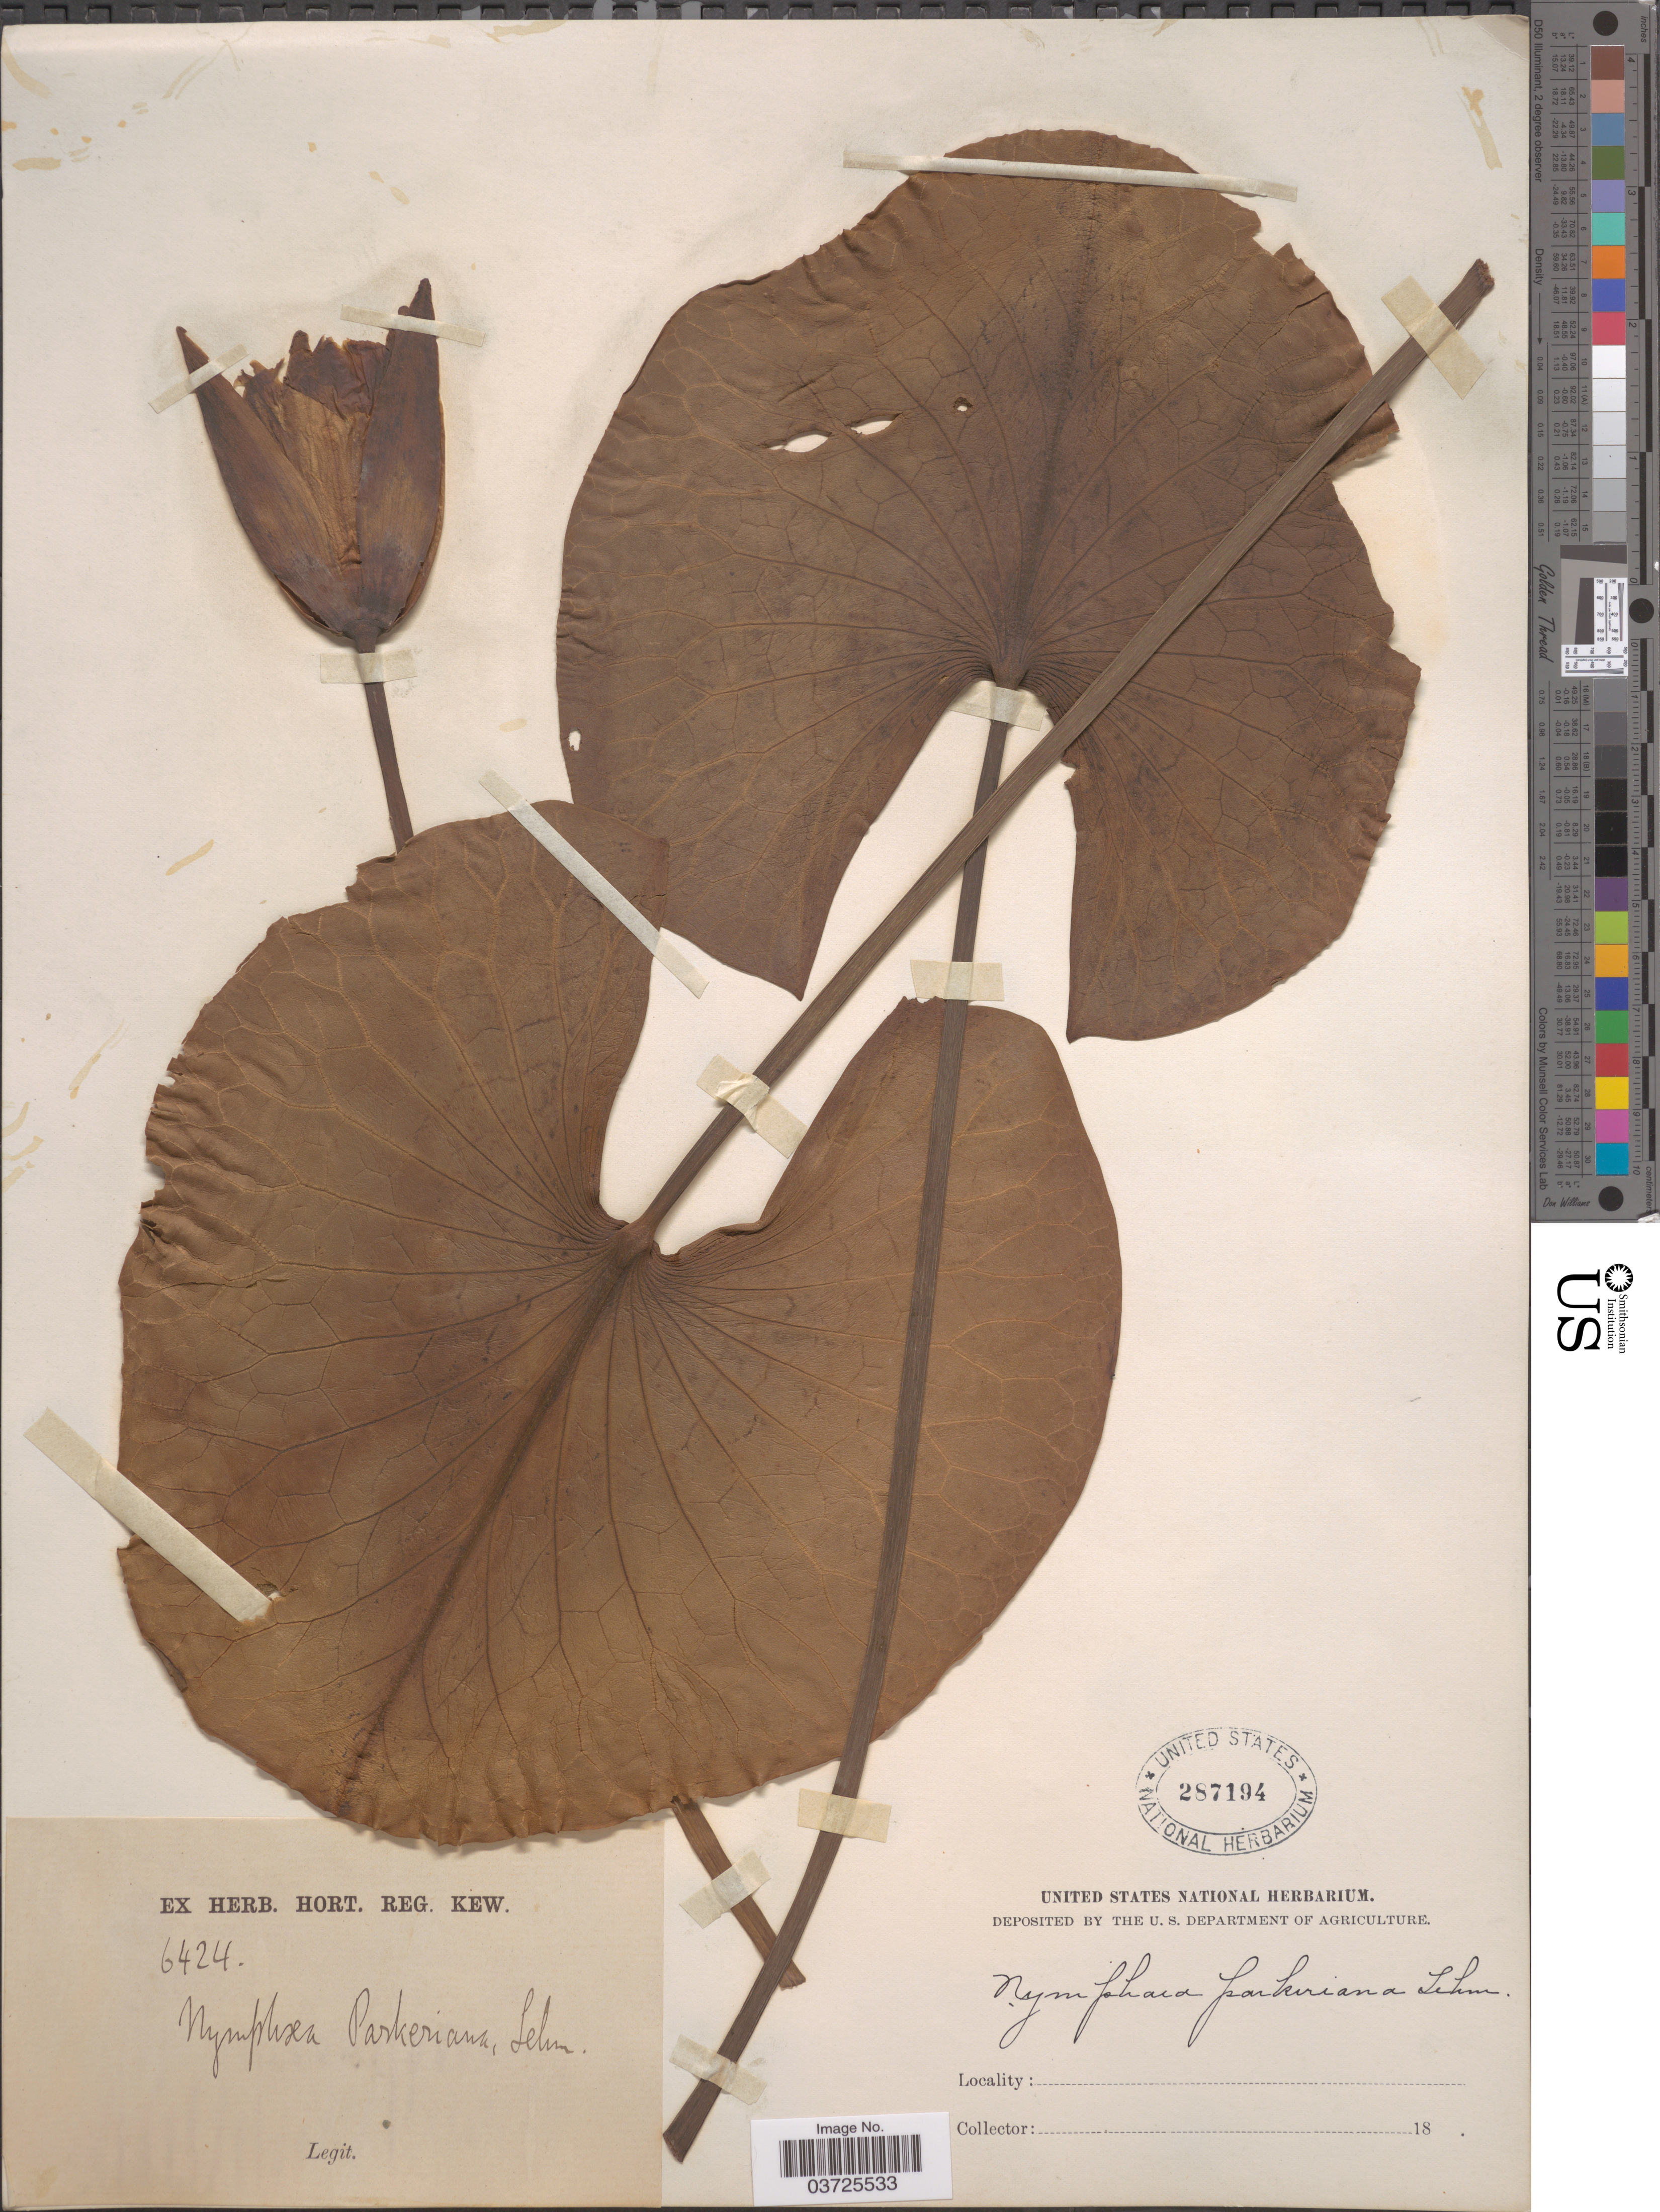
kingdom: Plantae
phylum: Tracheophyta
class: Magnoliopsida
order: Nymphaeales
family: Nymphaeaceae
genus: Nymphaea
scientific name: Nymphaea parkeriana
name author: Lehm.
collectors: ex herb. Hort. Reg. Kew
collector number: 6424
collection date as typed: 18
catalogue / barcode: US 287194